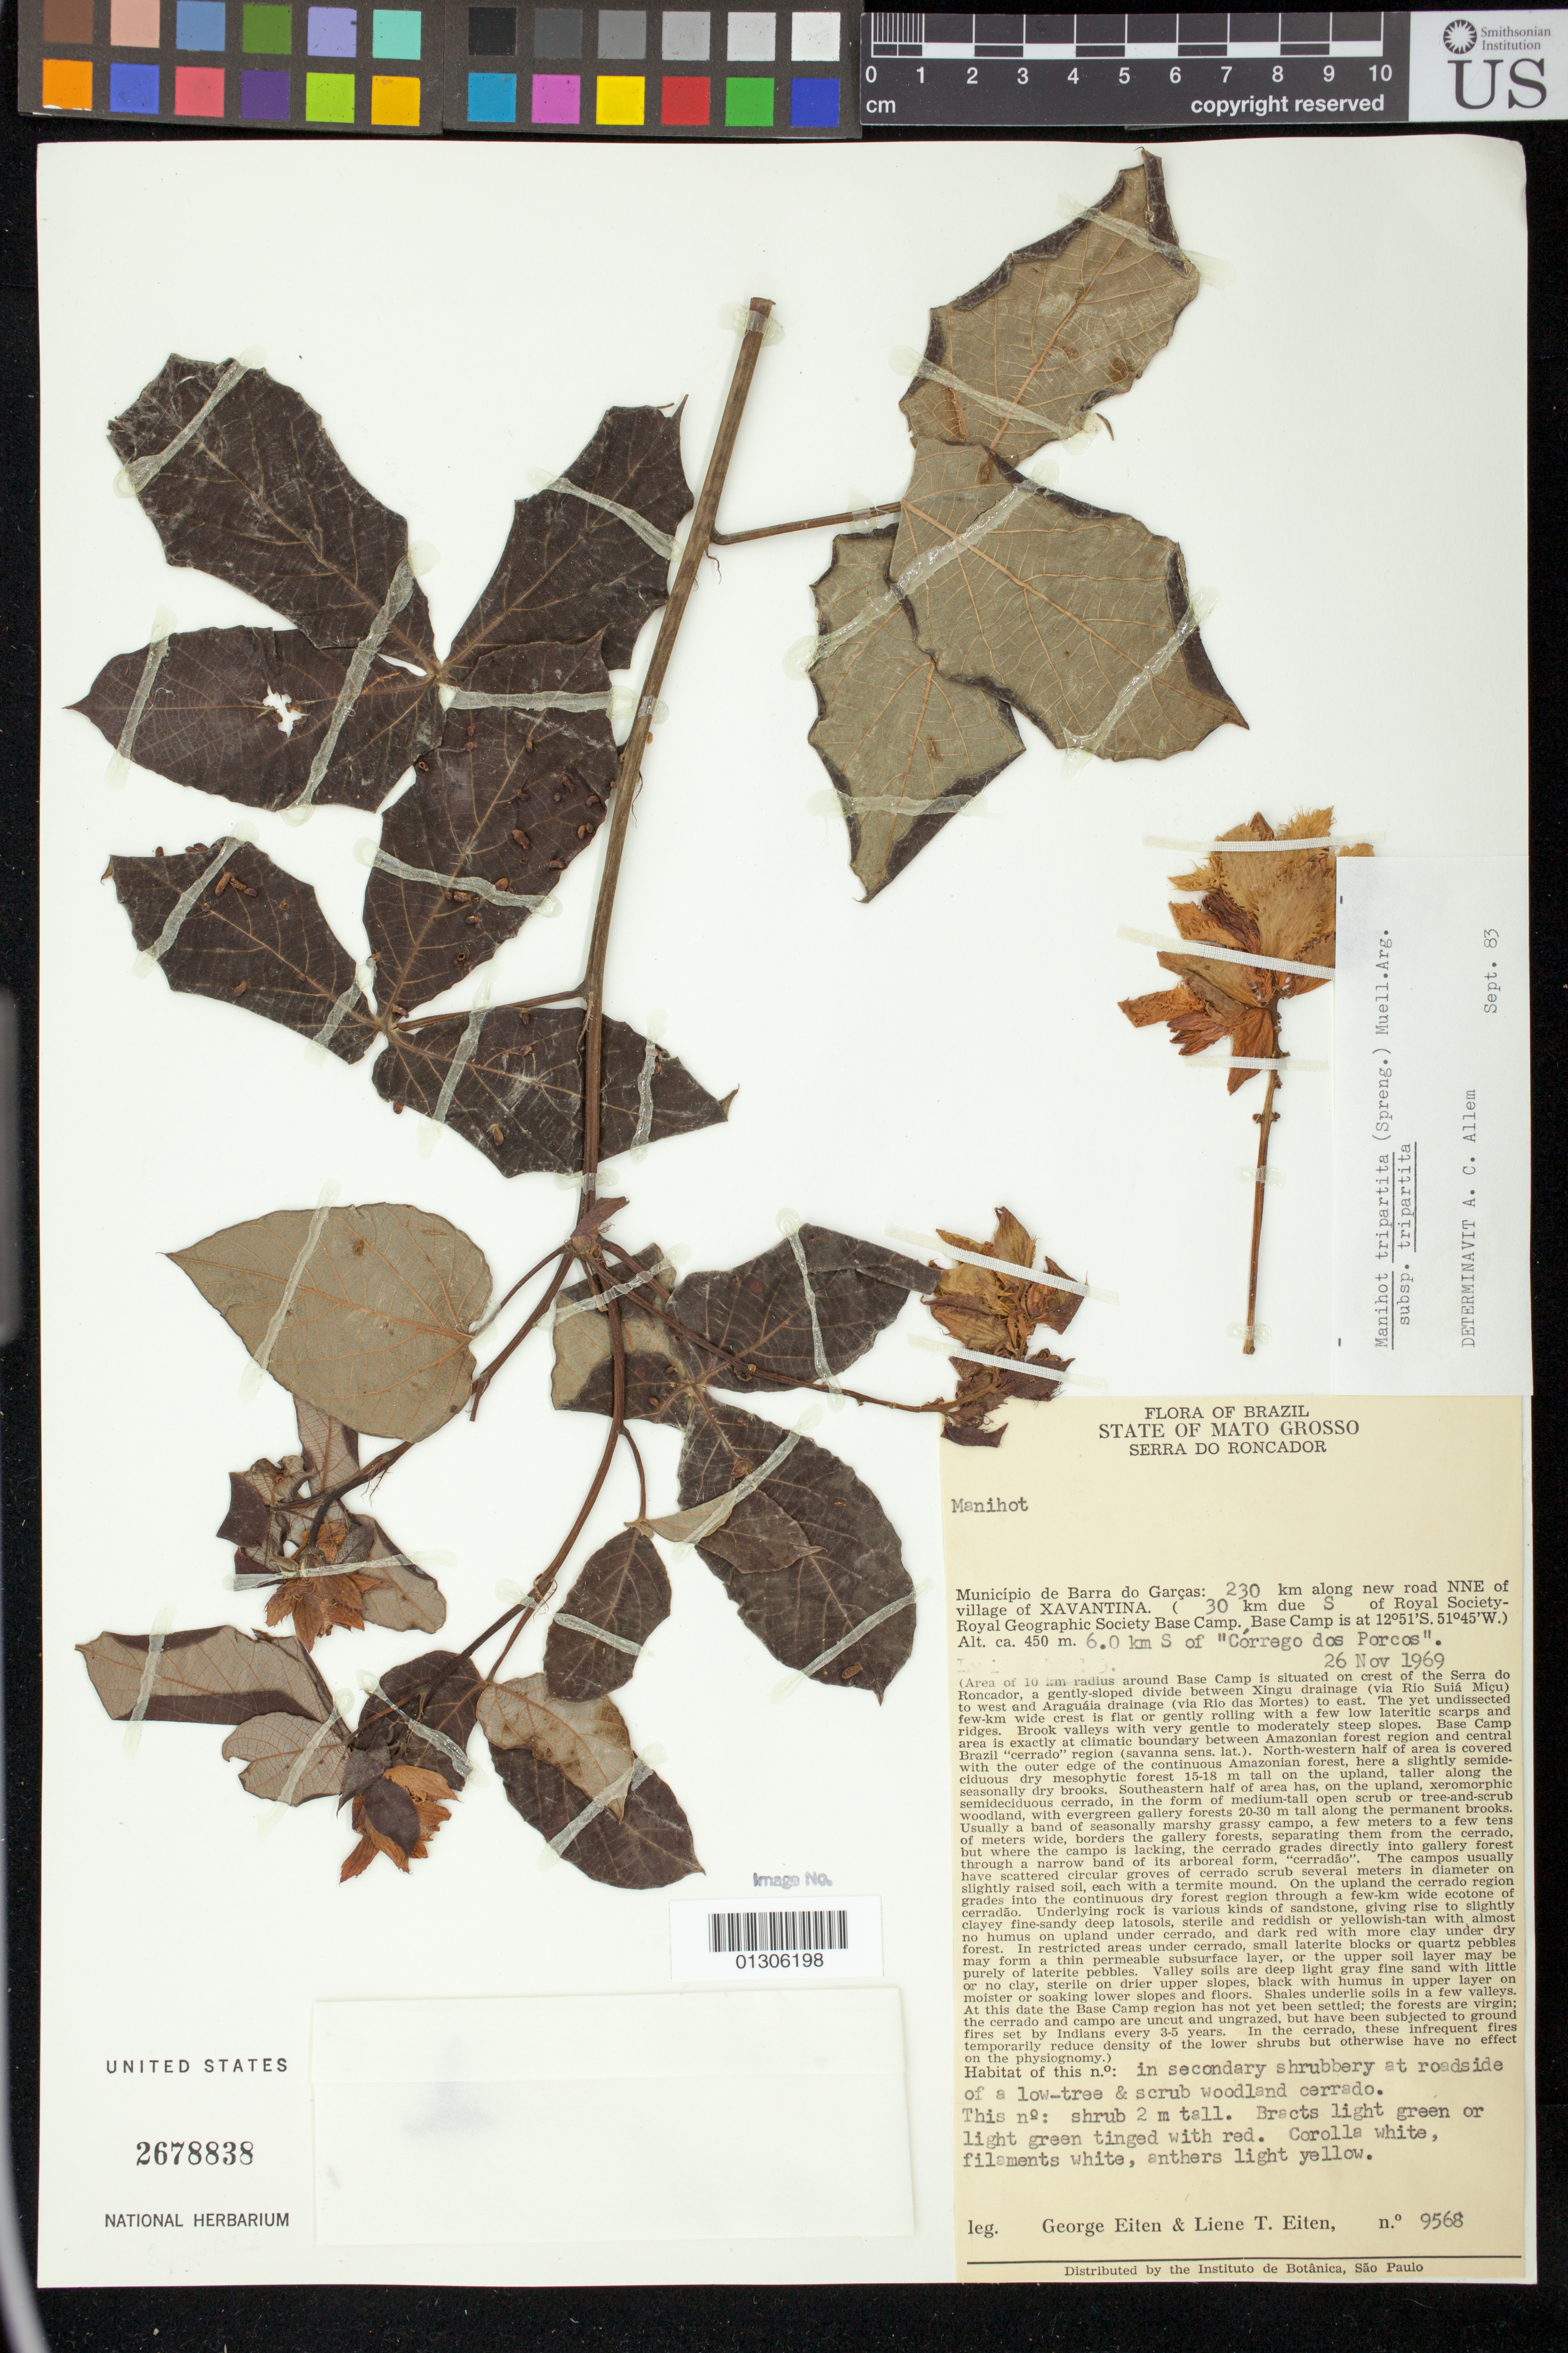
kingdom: Plantae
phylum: Tracheophyta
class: Magnoliopsida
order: Malpighiales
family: Euphorbiaceae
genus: Manihot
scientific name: Manihot tripartita subsp. tripartita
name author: (Spreng.) Müll. Arg.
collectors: G. Eiten & L. T. Eiten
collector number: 9568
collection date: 1969-11-26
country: Brazil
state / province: Mato Grosso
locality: Sierro do Roncador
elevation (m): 450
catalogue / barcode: US 2678838